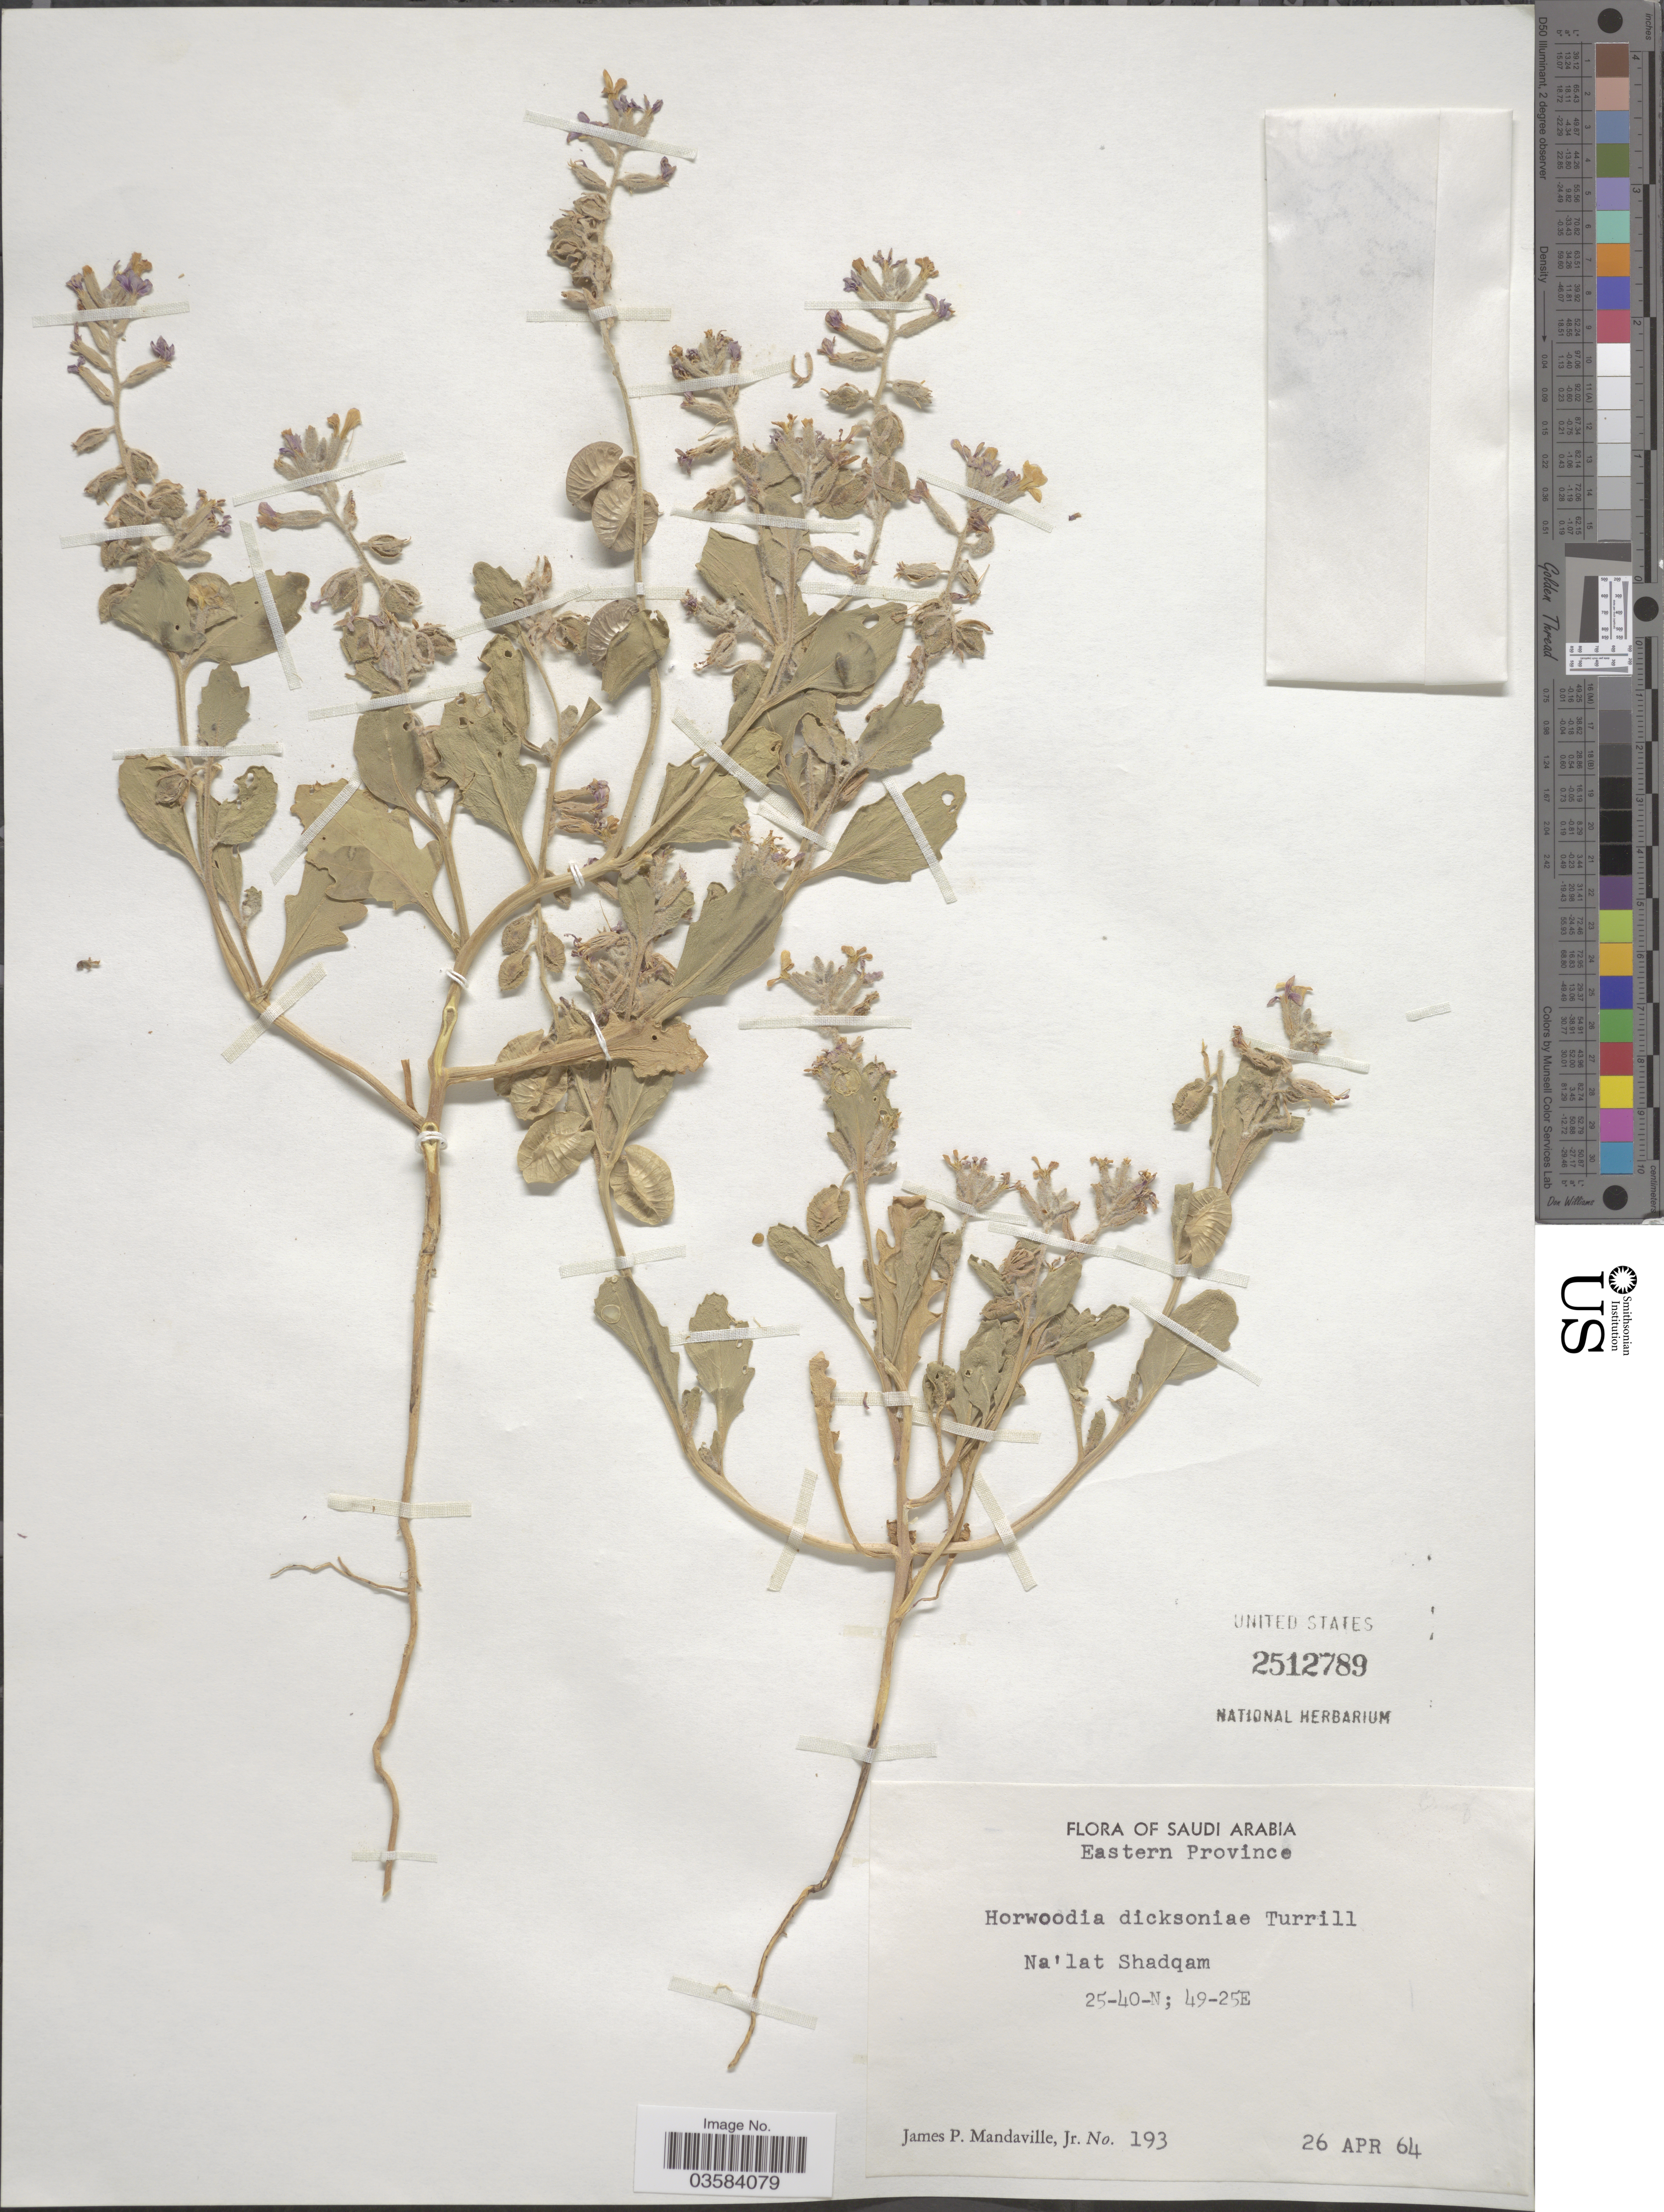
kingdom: Plantae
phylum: Tracheophyta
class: Magnoliopsida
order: Brassicales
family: Brassicaceae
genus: Horwoodia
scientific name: Horwoodia dicksoniae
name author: Turrill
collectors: J. Mandaville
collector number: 193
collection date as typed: Transcribed d/m/y: 26/4/64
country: Saudi Arabia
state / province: Ash Sharqiyah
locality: Eastern Province. Na'lat Shadqam.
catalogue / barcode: US 2512789